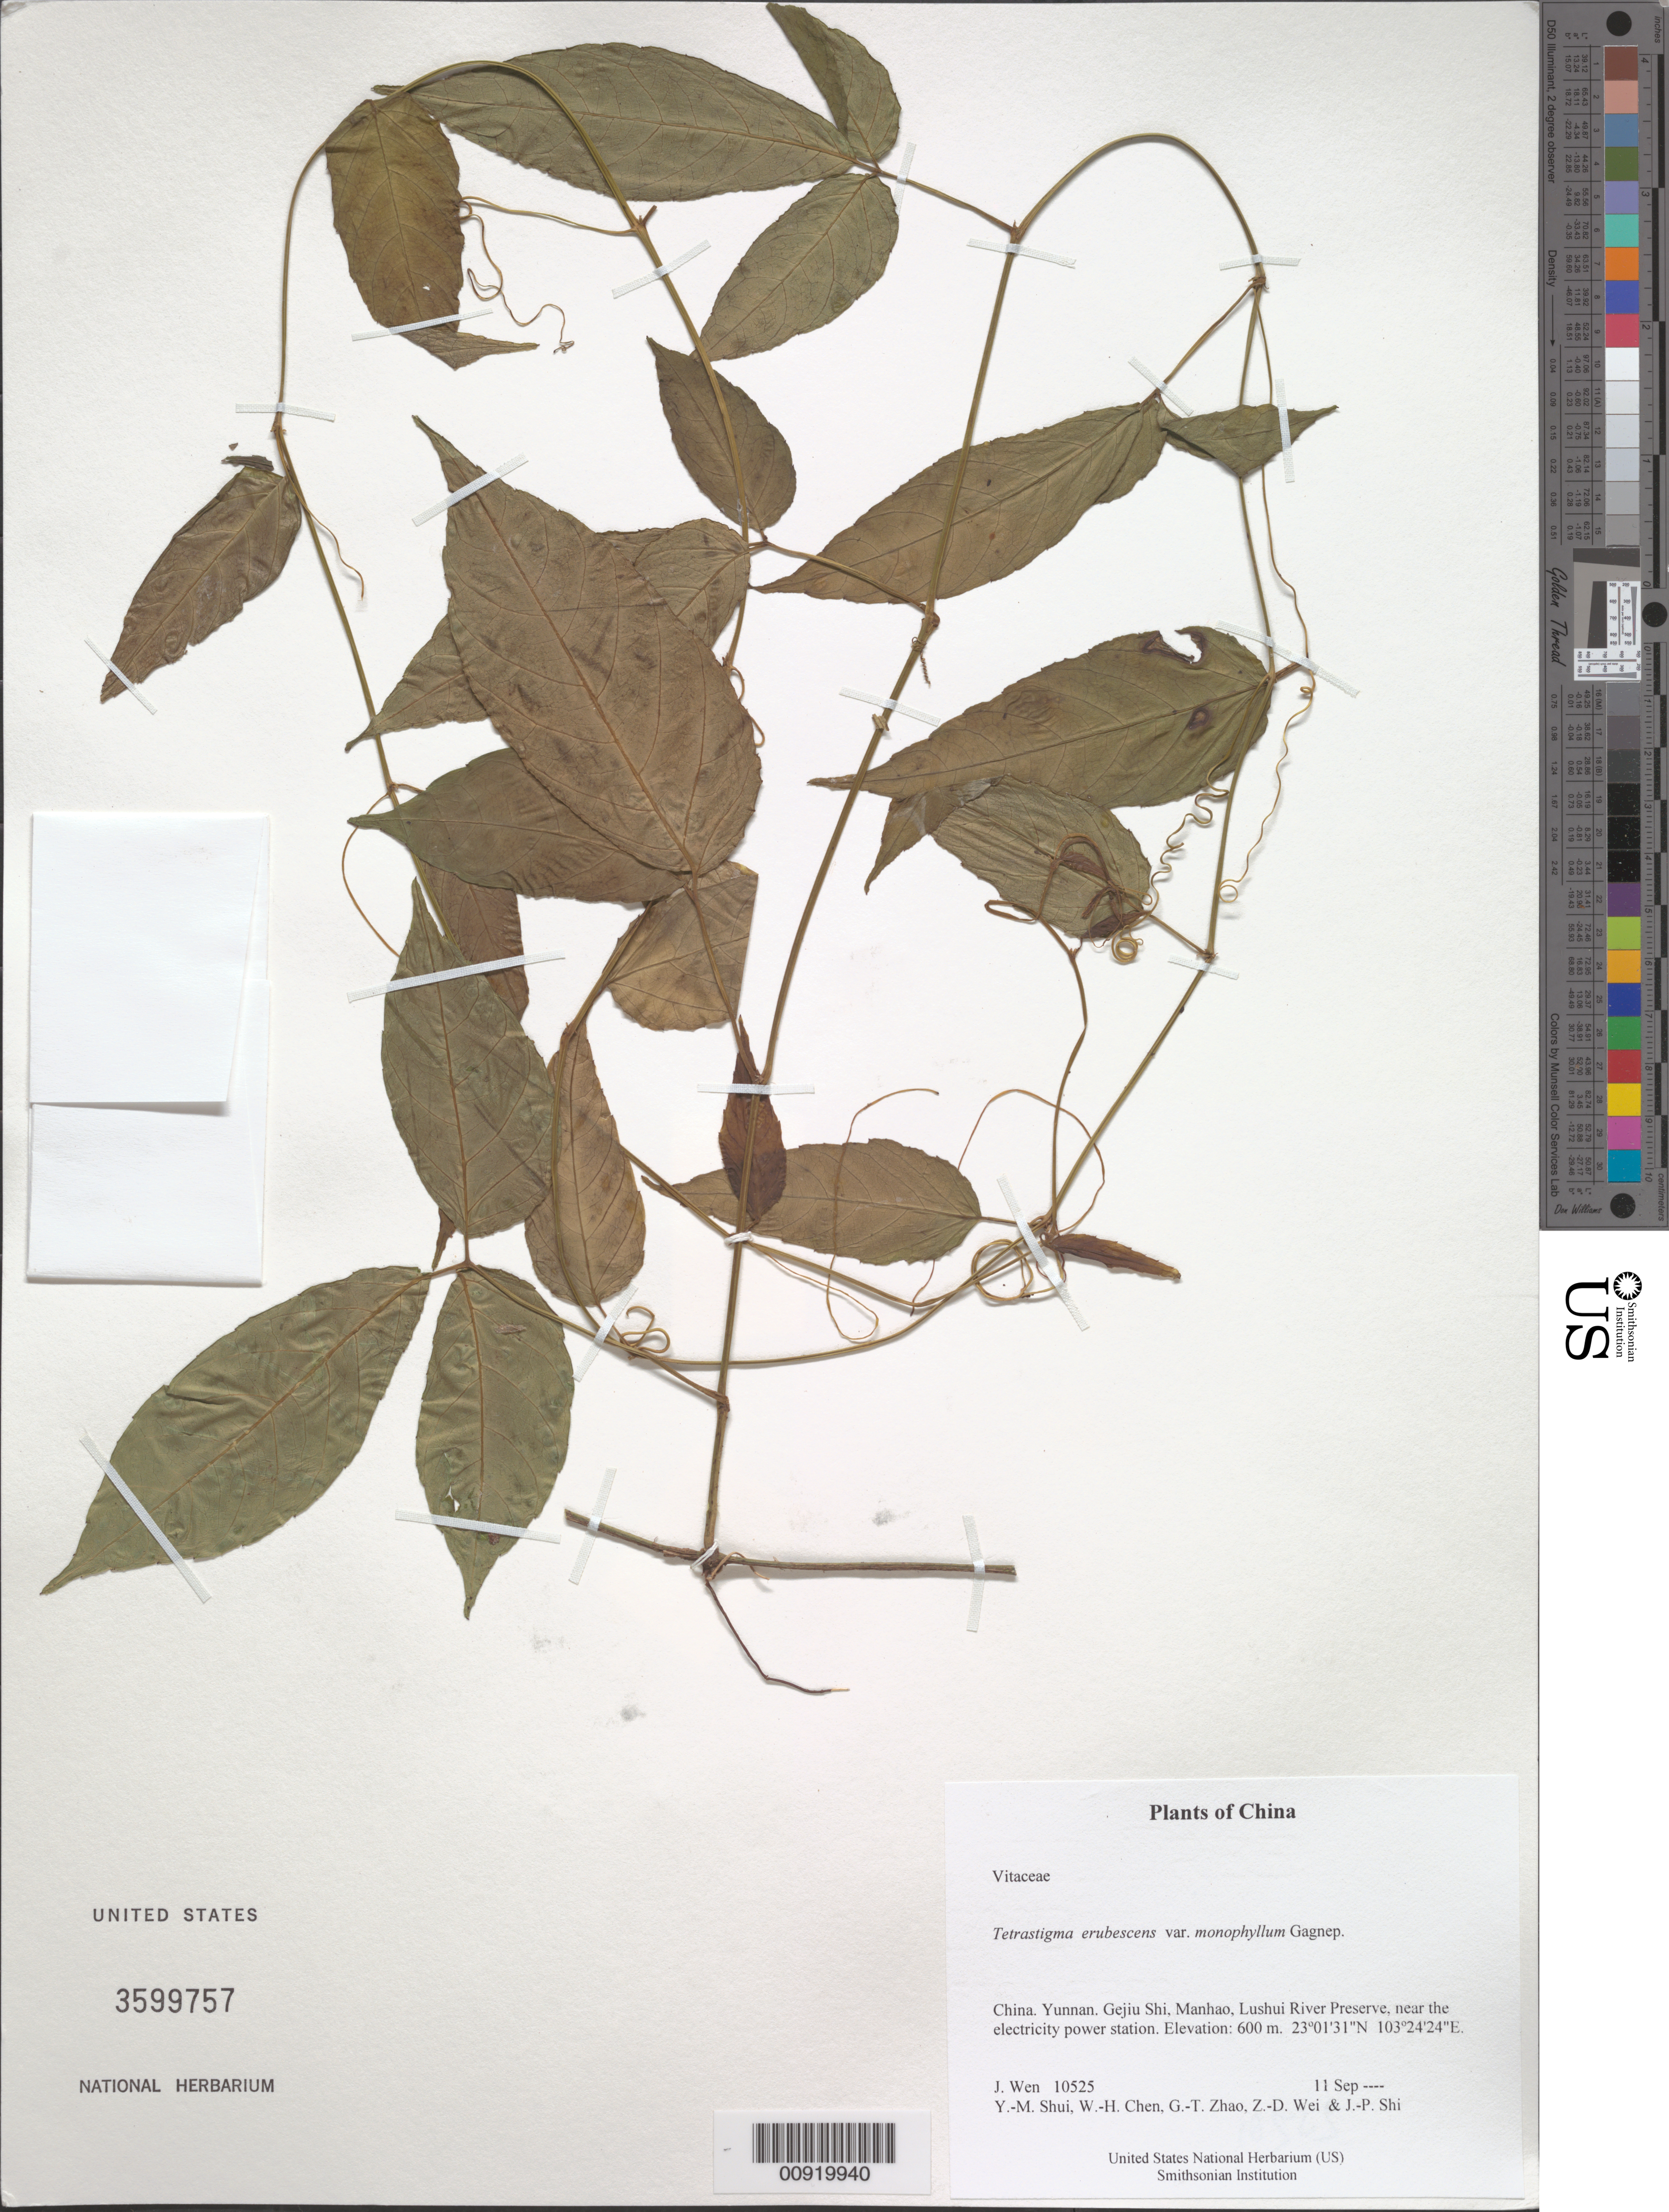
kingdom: Plantae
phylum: Tracheophyta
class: Magnoliopsida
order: Vitales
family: Vitaceae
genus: Tetrastigma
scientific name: Tetrastigma erubescens var. monophyllum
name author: Gagnep.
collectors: J. Wen, Y. Shui, W. Chen, G. Zhao, Z. Wei & J. Shi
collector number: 10525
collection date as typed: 11 Sep 2008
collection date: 2008-09-11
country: China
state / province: Yunnan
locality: Gejiu Shi, Manhao, Lushui River Preserve, near the electricity power station.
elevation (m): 600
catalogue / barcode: US 3599757